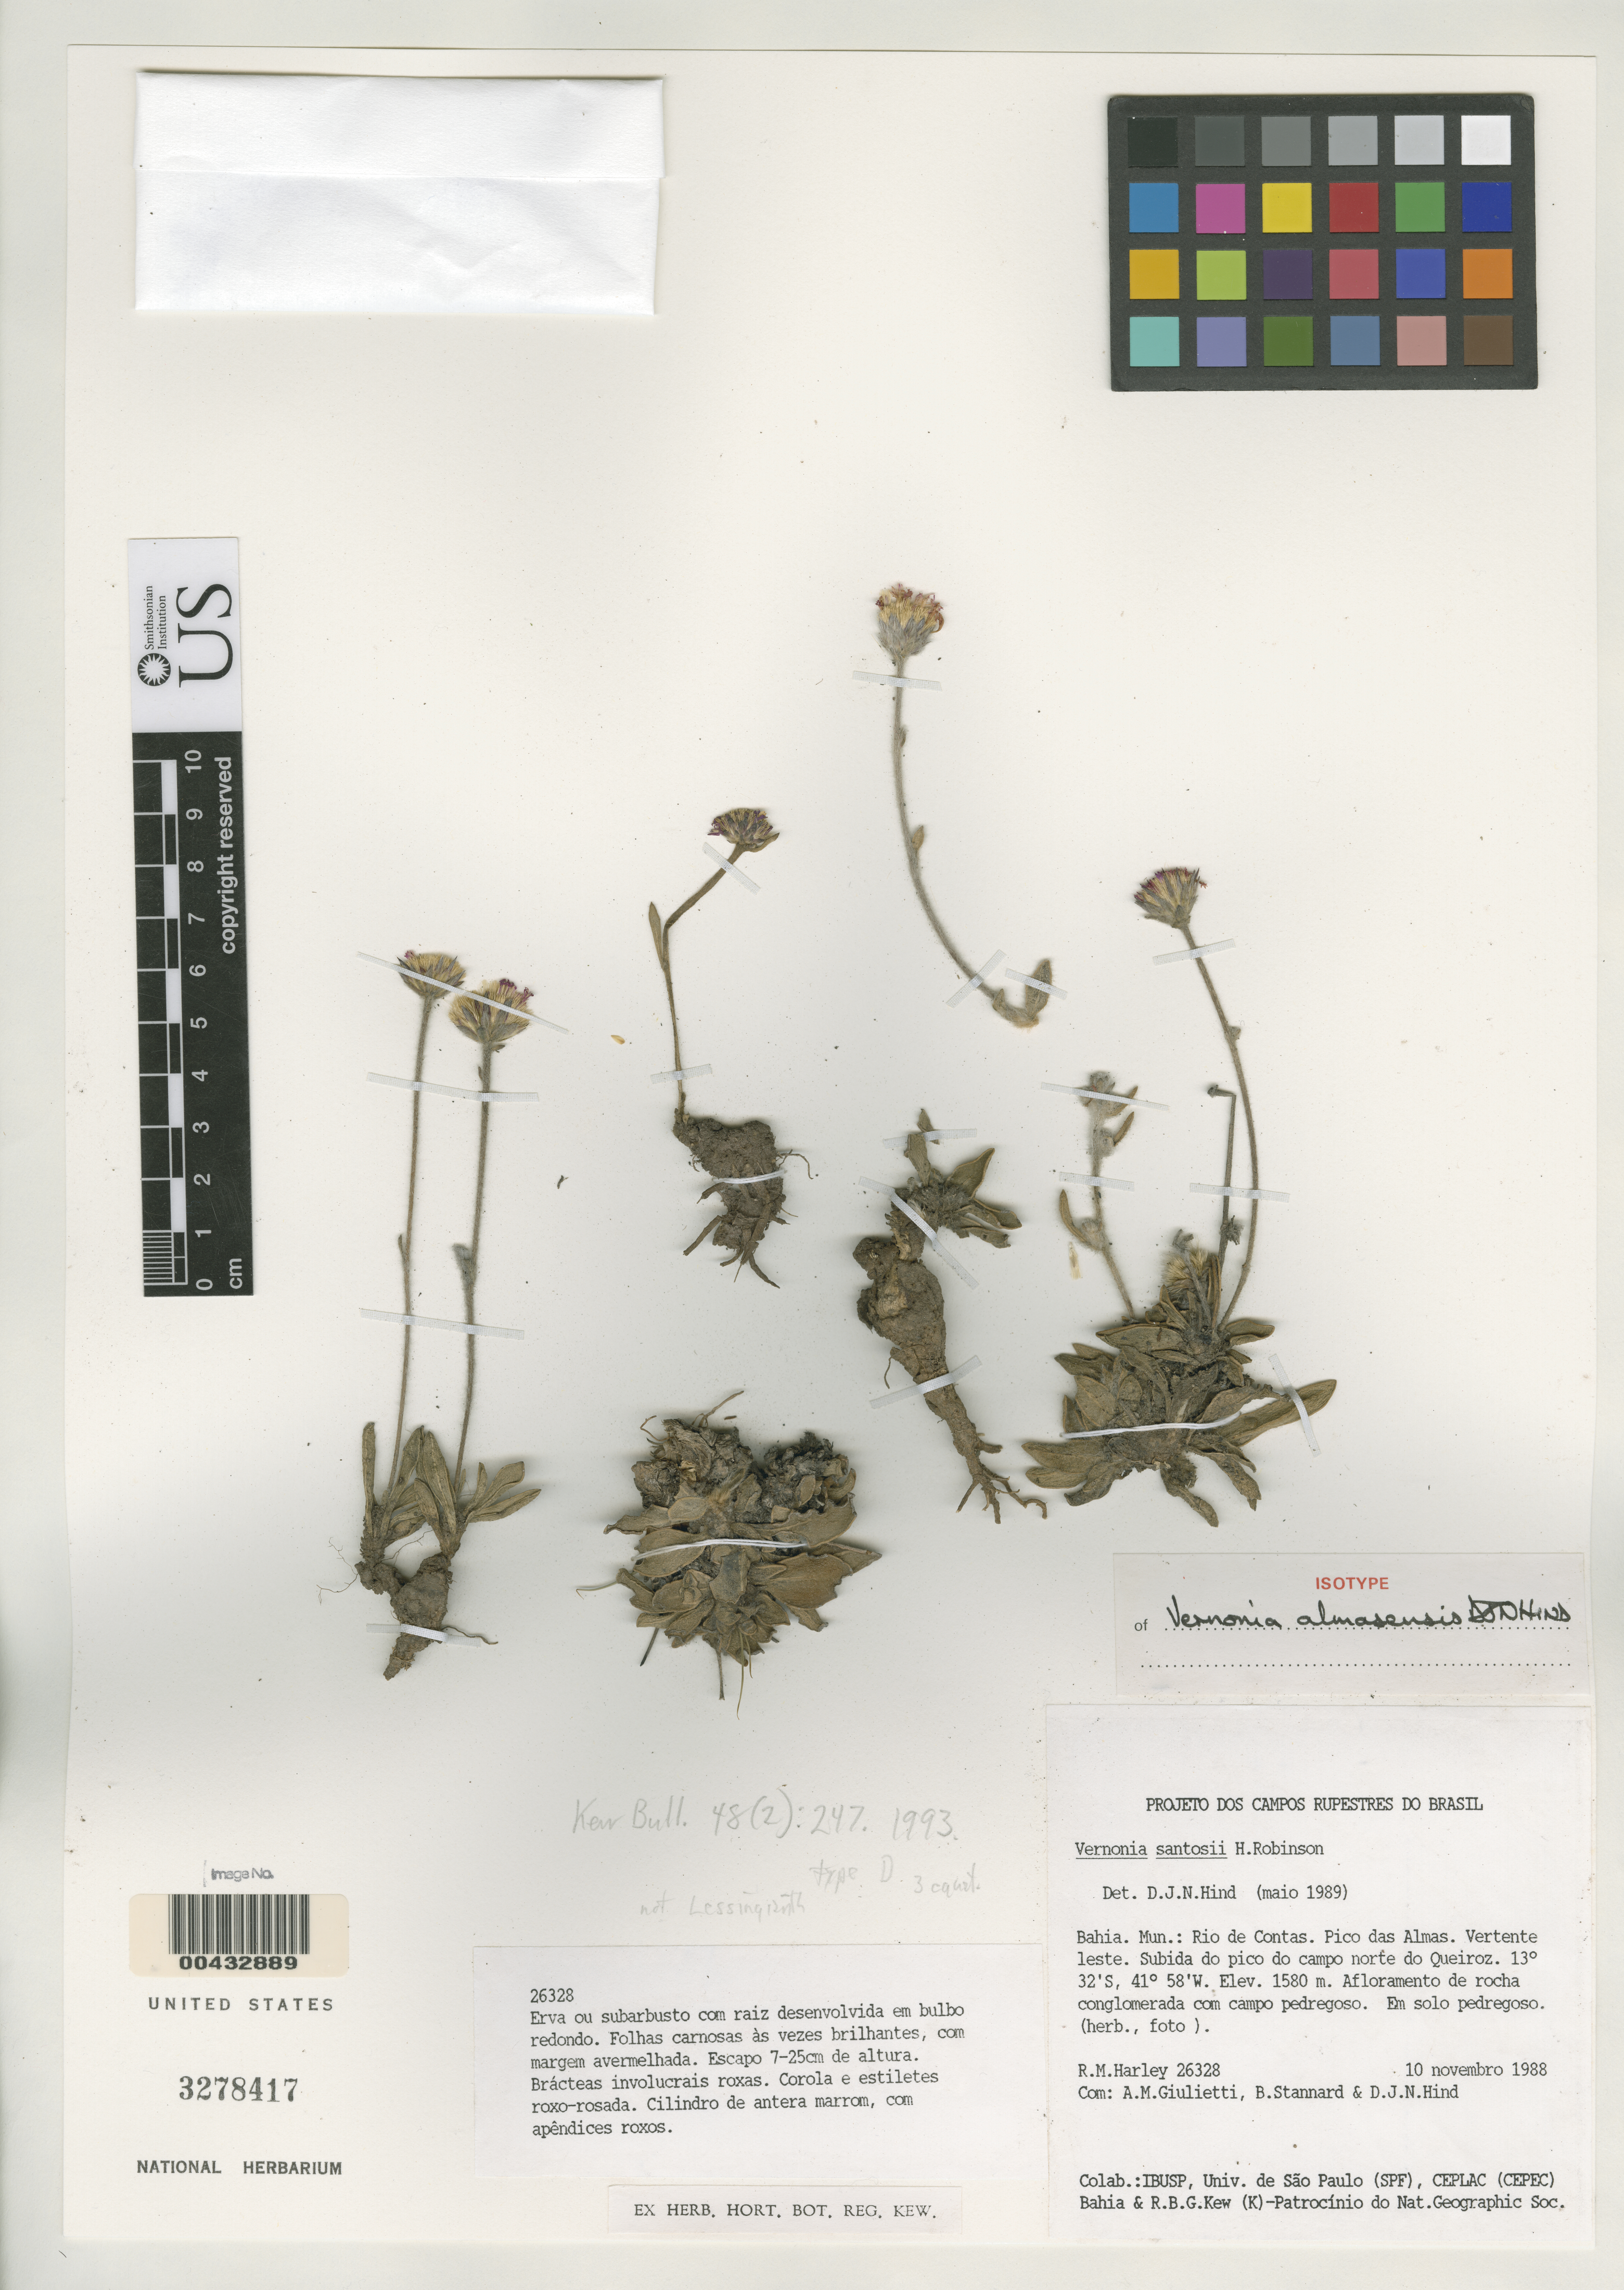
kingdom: Plantae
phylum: Tracheophyta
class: Magnoliopsida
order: Asterales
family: Asteraceae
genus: Vernonia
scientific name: Vernonia almasensis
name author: D.J.N. Hind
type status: Isotype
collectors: R. M. Harley, A. Giulietti, B. L. Stannard & D. J. N. Hind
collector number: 26328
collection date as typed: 10 Nov 1988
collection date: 1988-11-10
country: Brazil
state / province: Bahia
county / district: Rio de Contas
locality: Pico das Almas, Vertente Leste, subida do Pico do Campo do Queiroz.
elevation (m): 1580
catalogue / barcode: US 3278417